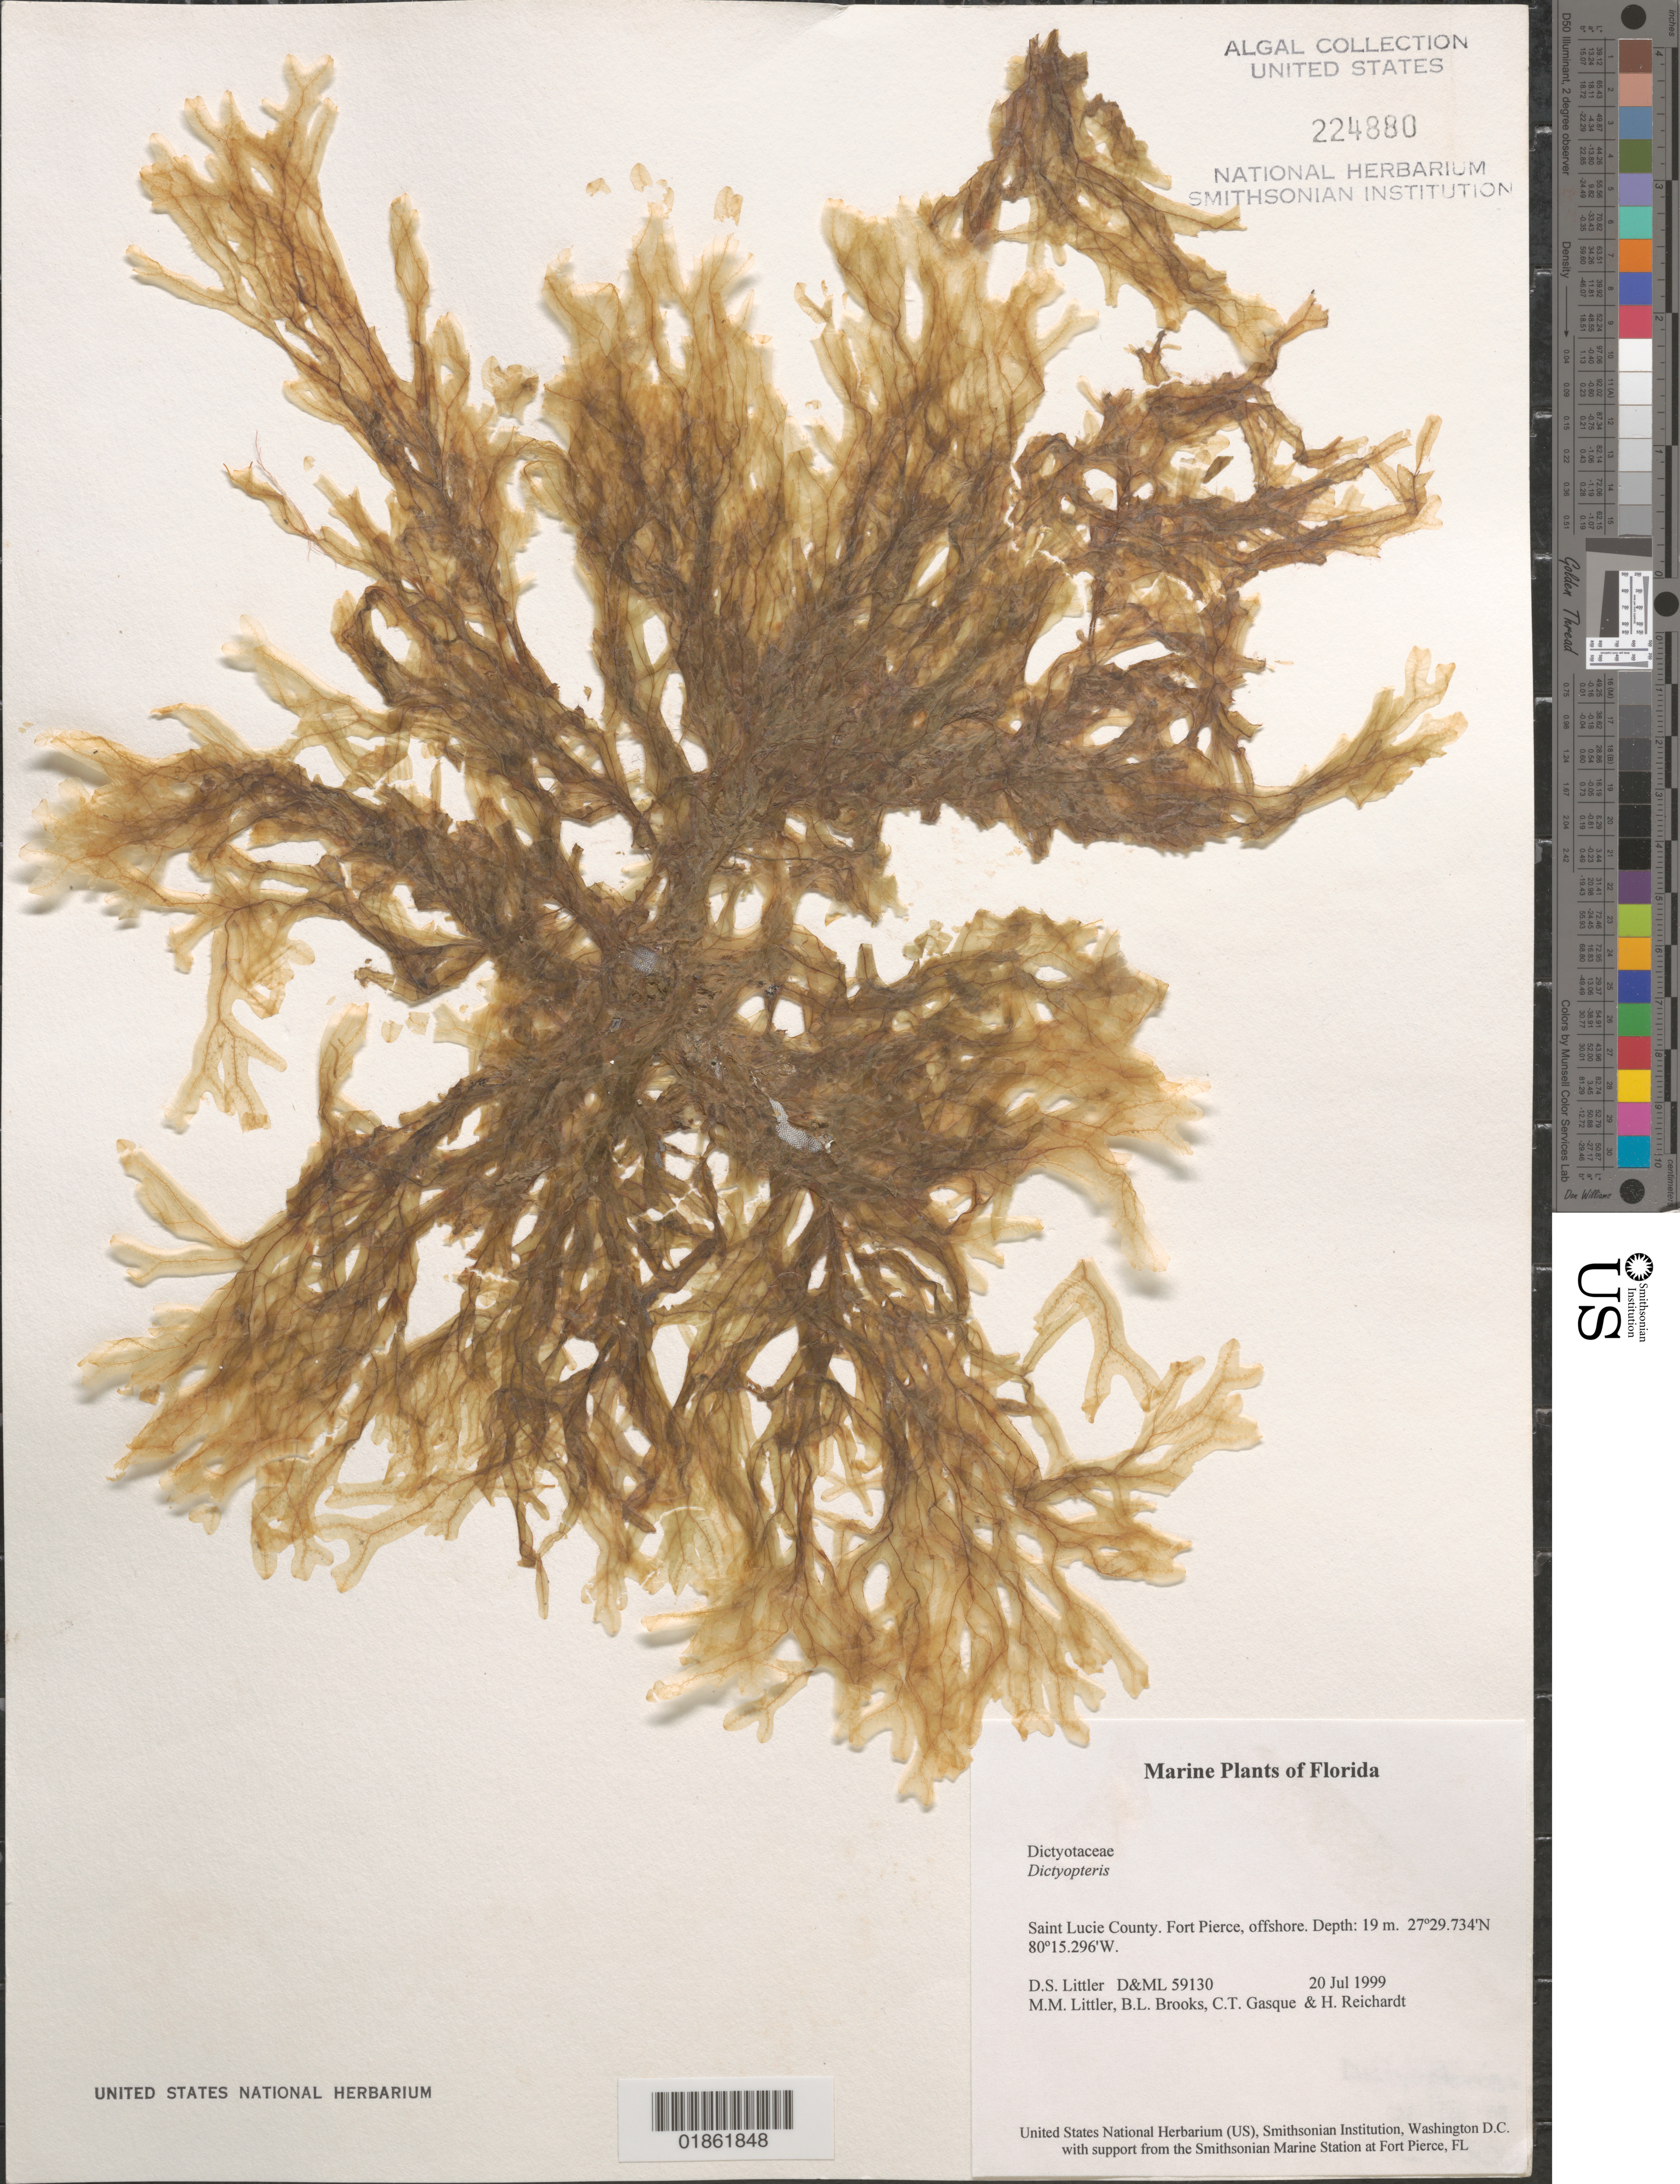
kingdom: Chromista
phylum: Ochrophyta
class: Phaeophyceae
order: Dictyotales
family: Dictyotaceae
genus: Dictyopteris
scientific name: Dictyopteris sp.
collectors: D. S. Littler, M. M. Littler & C. Gasque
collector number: D&ML 59130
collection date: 1999-07-20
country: United States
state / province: Florida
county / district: Saint Lucie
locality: Fort Pierce.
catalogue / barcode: US 224880